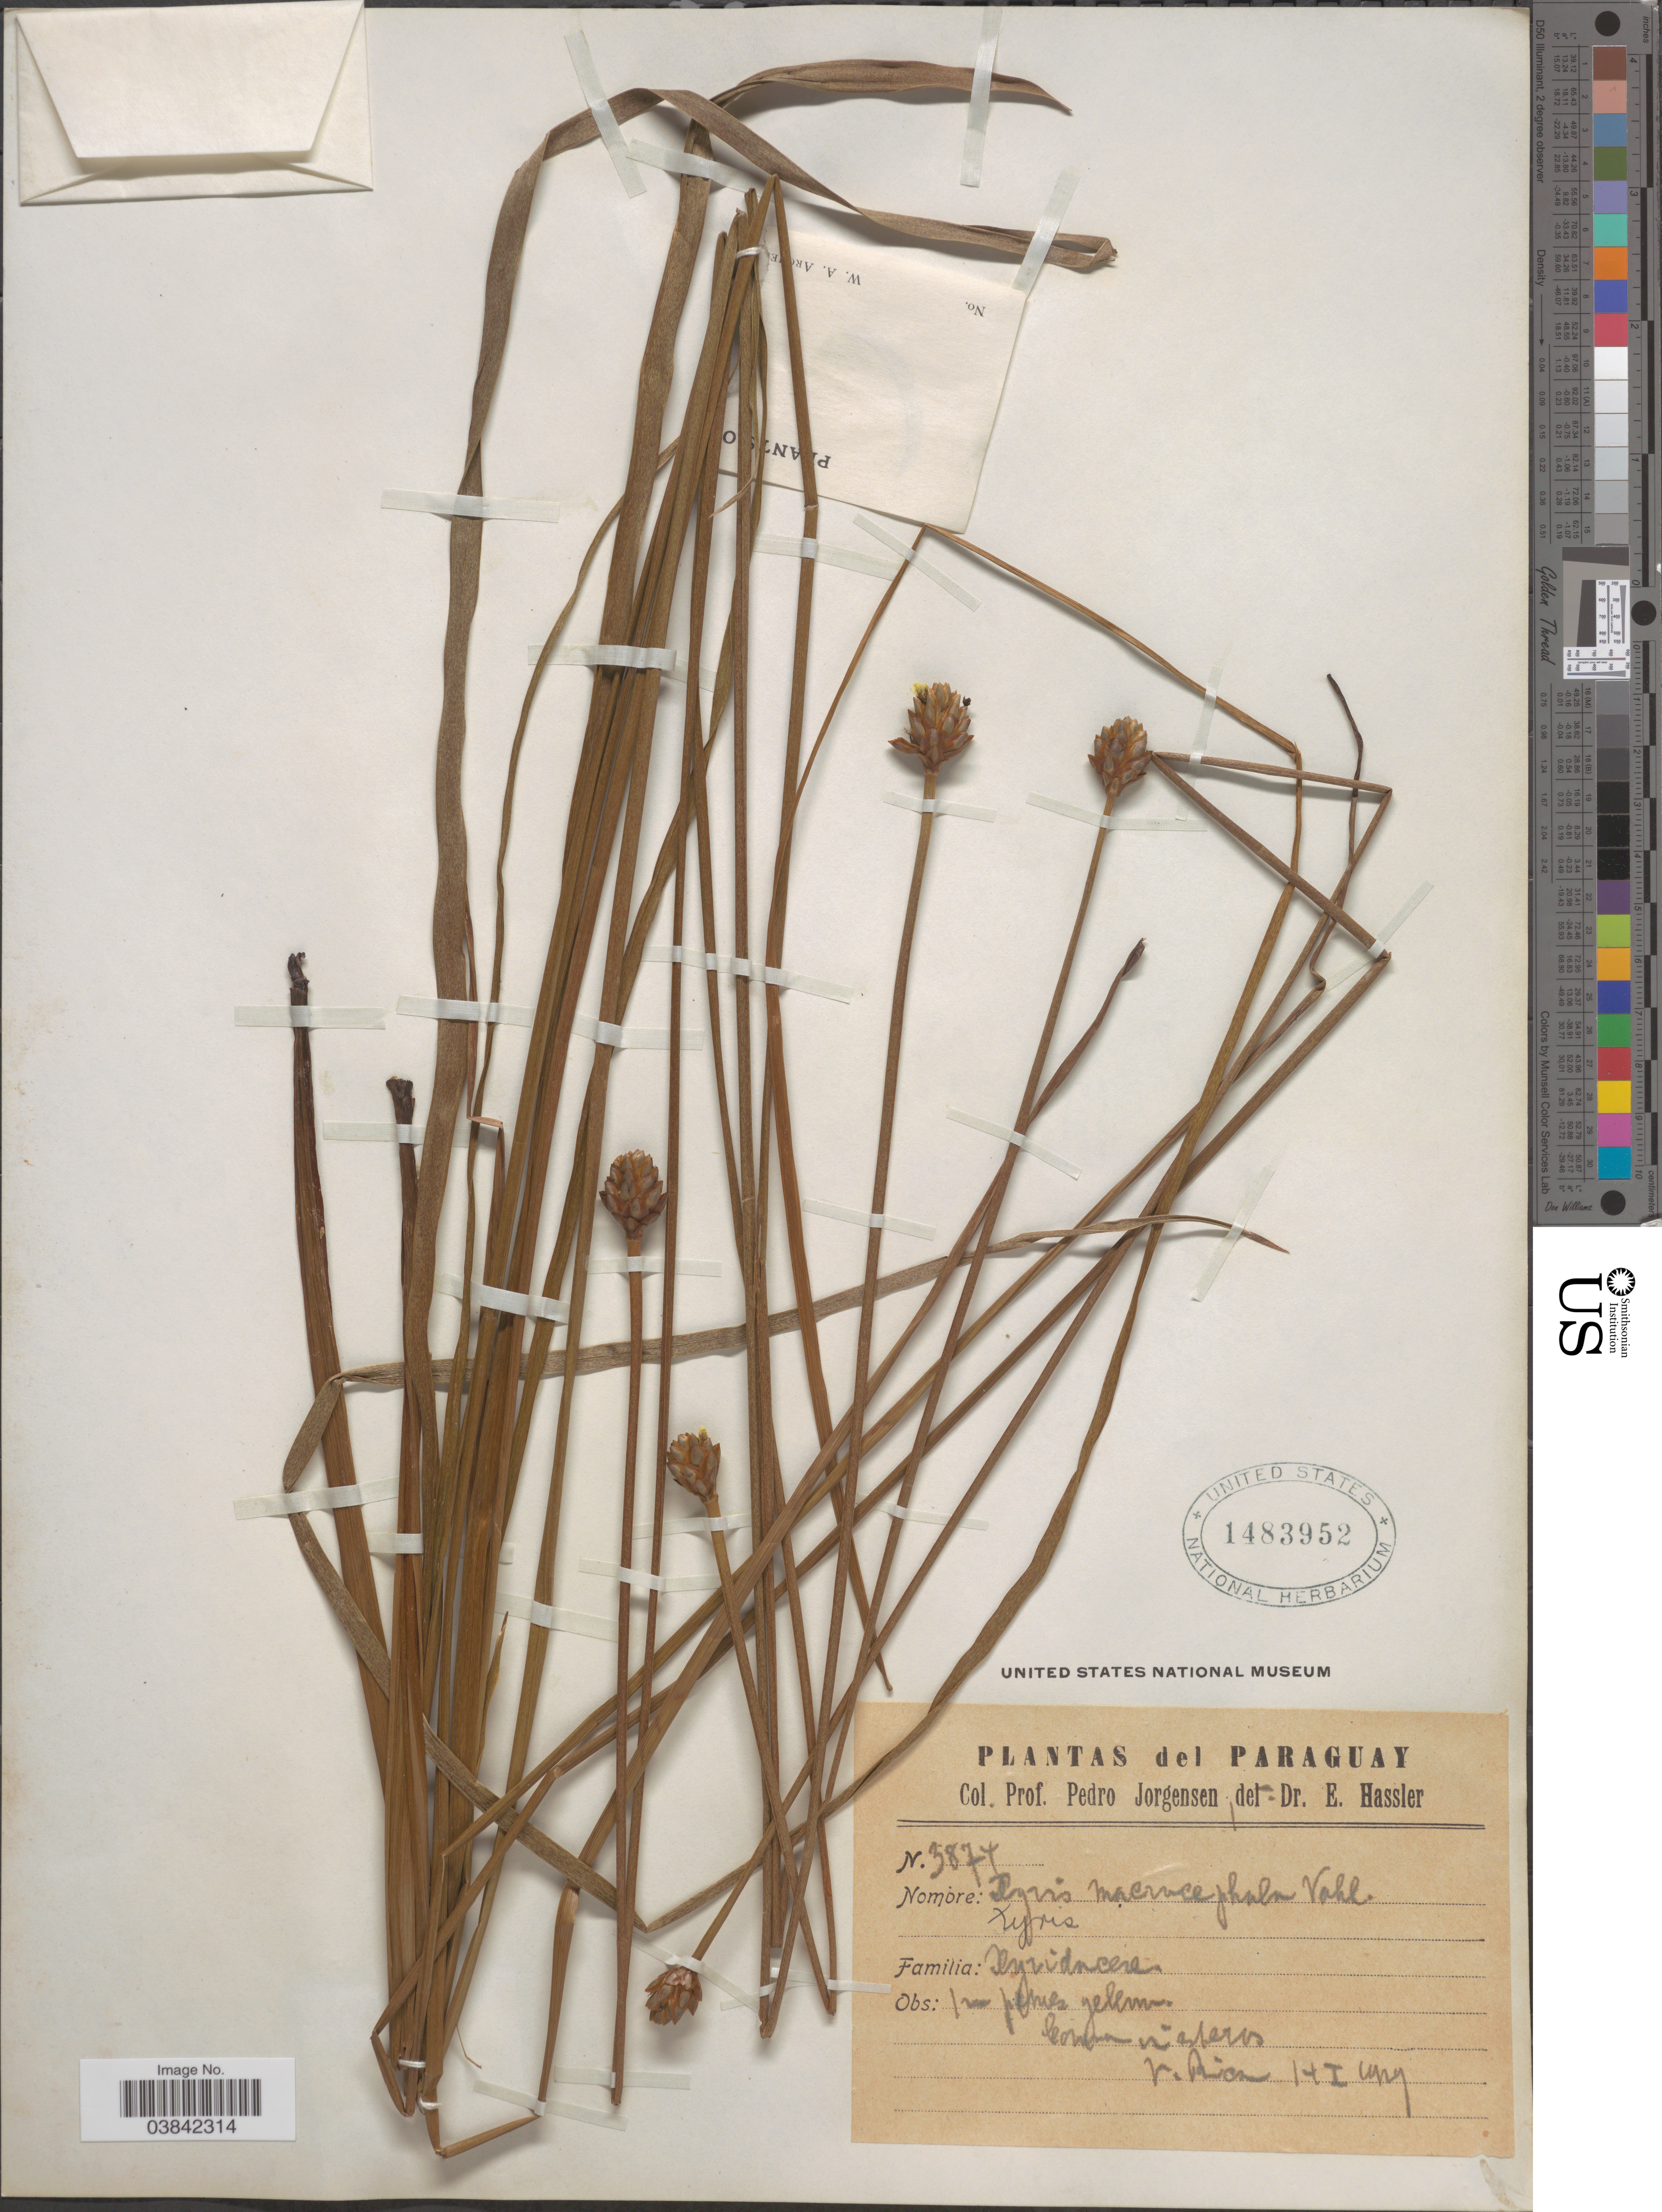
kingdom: Plantae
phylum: Tracheophyta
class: Liliopsida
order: Poales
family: Xyridaceae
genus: Xyris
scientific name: Xyris laxifolia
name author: Mart.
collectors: P. Jörgensen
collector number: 3874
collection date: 1929-01-14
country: Paraguay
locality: V Rica.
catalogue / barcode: US 1483952